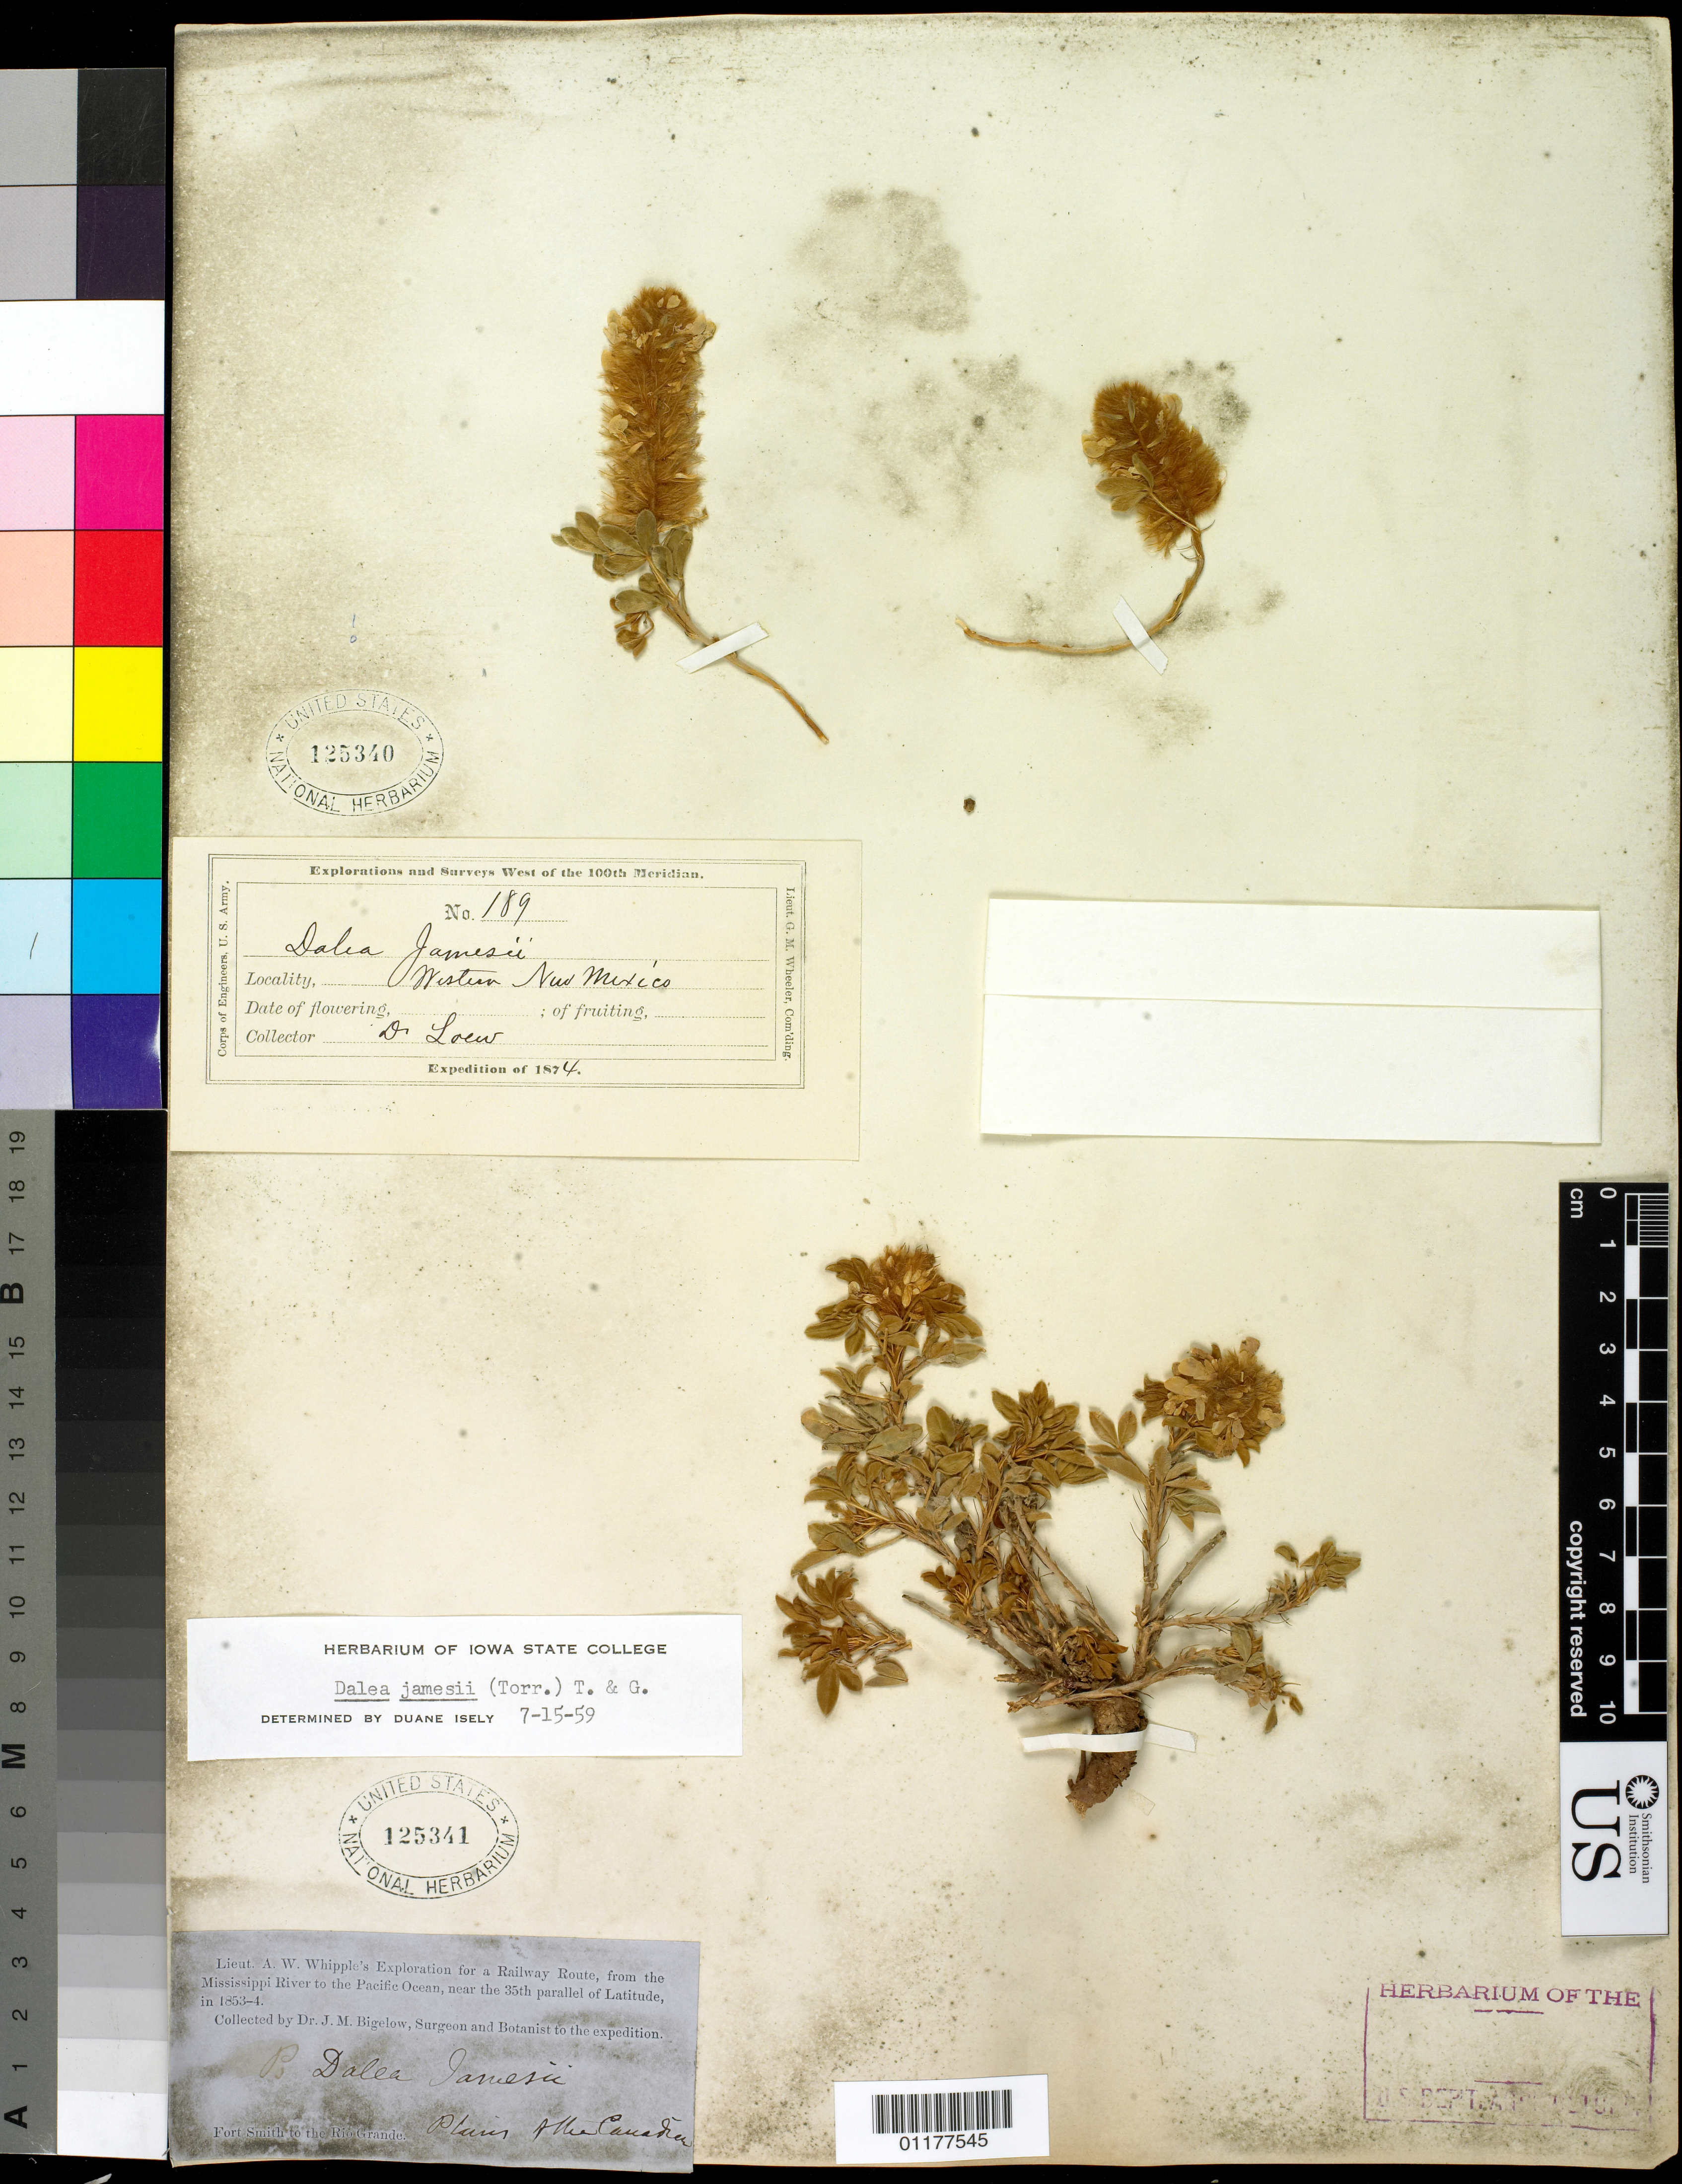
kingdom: Plantae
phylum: Tracheophyta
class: Magnoliopsida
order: Fabales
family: Fabaceae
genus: Dalea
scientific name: Dalea jamesii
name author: (Torr.) Torr. & A. Gray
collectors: J. M. Bigelow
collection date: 1853/1854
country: United States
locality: Fort Smith to the Rio Grande. Plains of the Canadian.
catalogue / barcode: US 125341